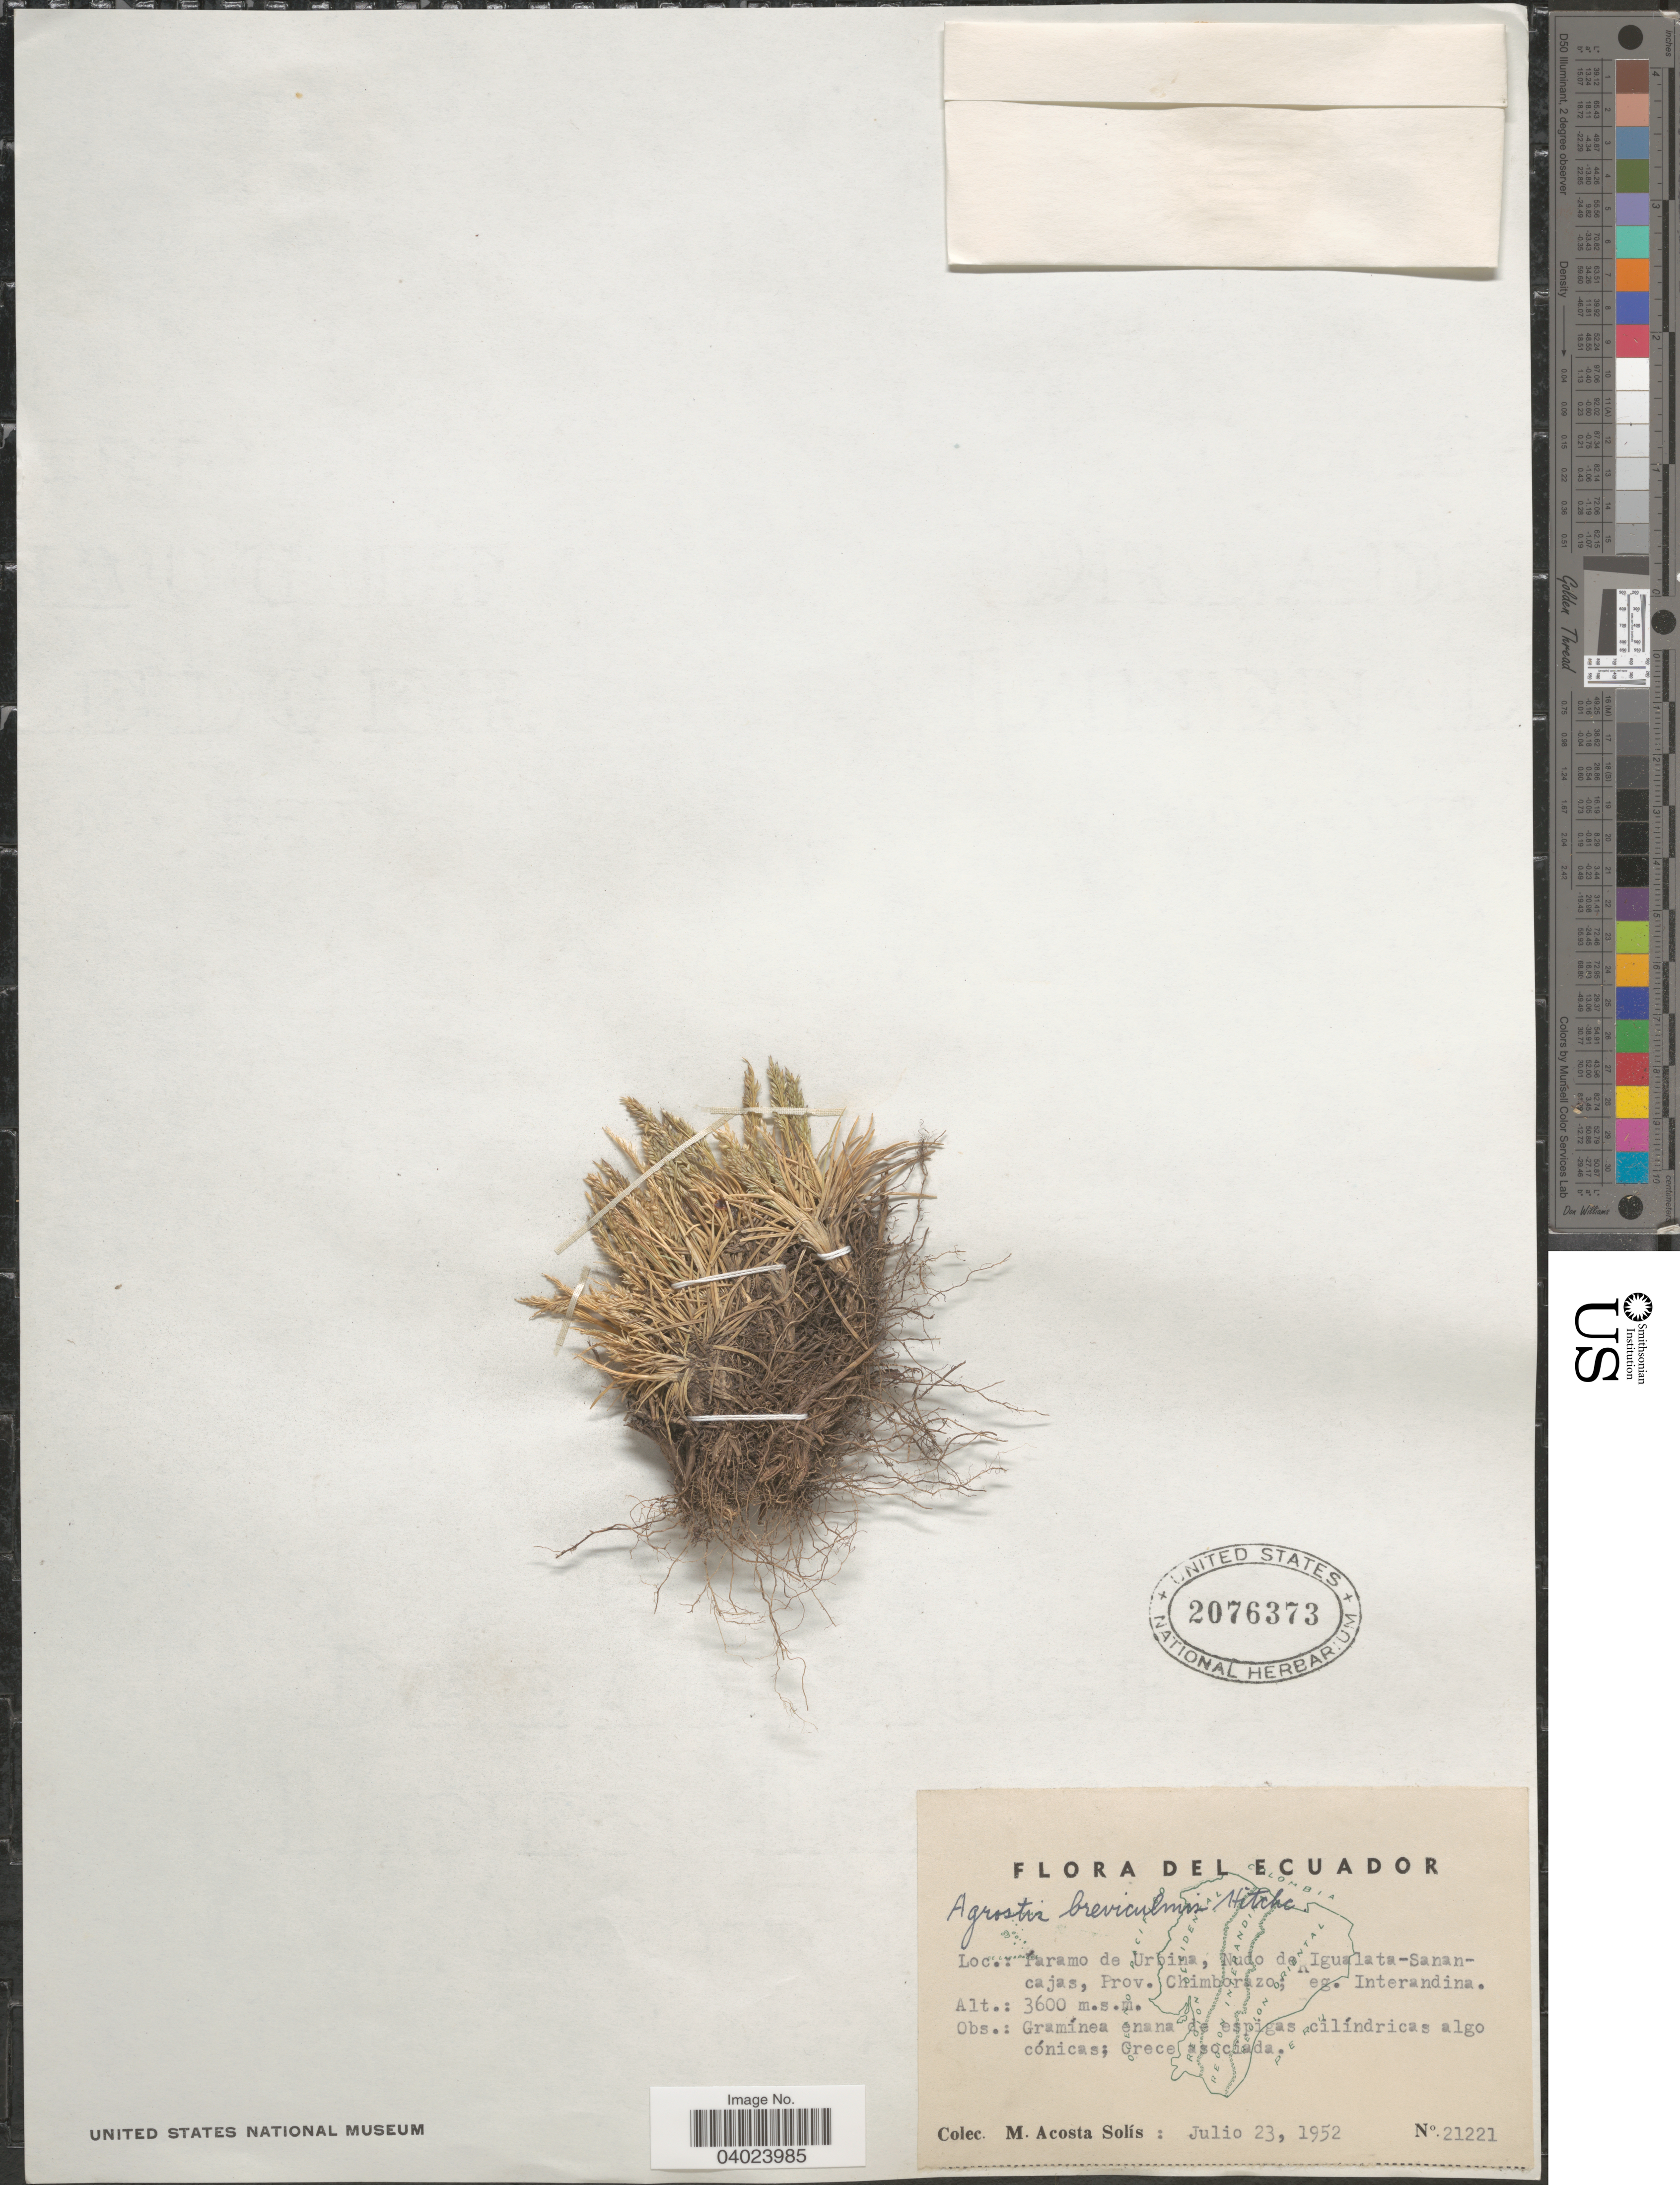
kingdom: Plantae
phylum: Tracheophyta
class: Liliopsida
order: Poales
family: Poaceae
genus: Agrostis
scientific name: Agrostis breviculmis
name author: Hitchc.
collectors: M. Acosta Solis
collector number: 21221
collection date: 1952-07-23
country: Ecuador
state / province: Chimborazo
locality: Paramo de Urbina, Nudo de Igualata-Sanancajas; Reg. Interandina.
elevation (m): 3600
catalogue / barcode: US 2076373